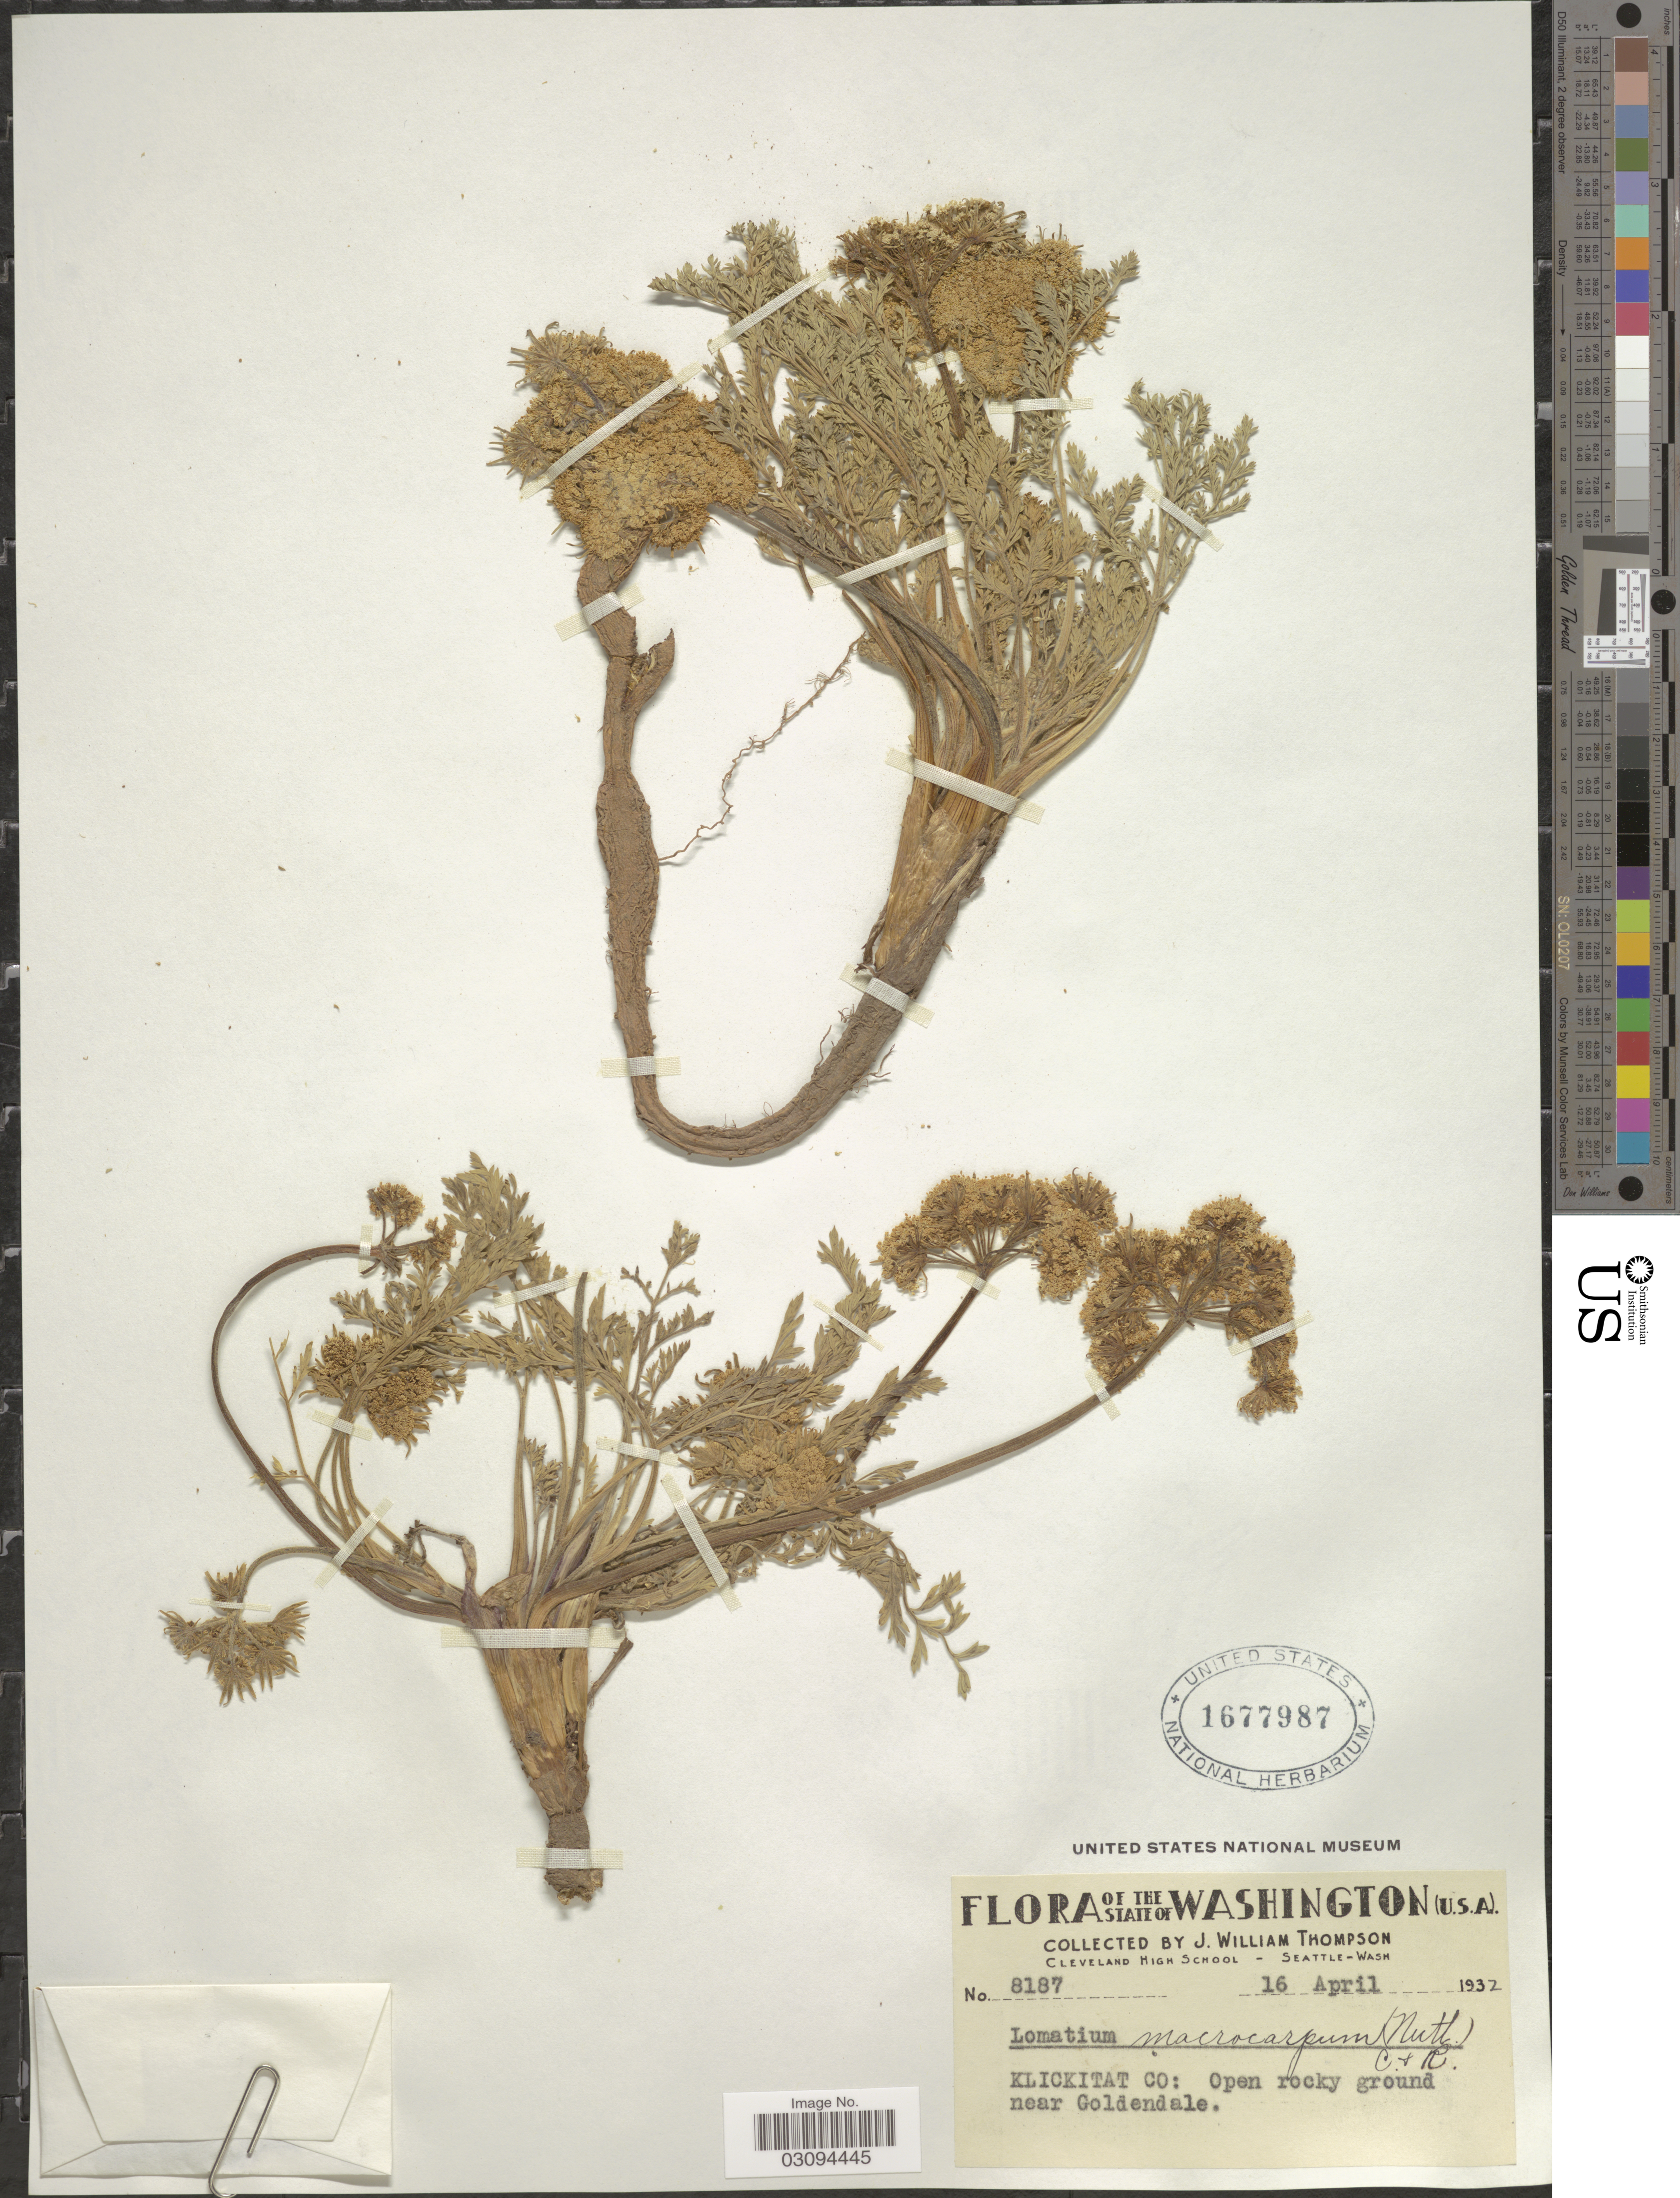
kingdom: Plantae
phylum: Tracheophyta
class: Magnoliopsida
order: Apiales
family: Apiaceae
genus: Lomatium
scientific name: Lomatium macrocarpum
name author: (Hook. et al.) J.M. Coult. & Rose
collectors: J. W. Thompson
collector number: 8187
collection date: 1932-04-16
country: United States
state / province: Washington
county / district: Klickitat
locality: Klickitat Co: Open rocky ground near Goldendale.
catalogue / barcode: US 1677987